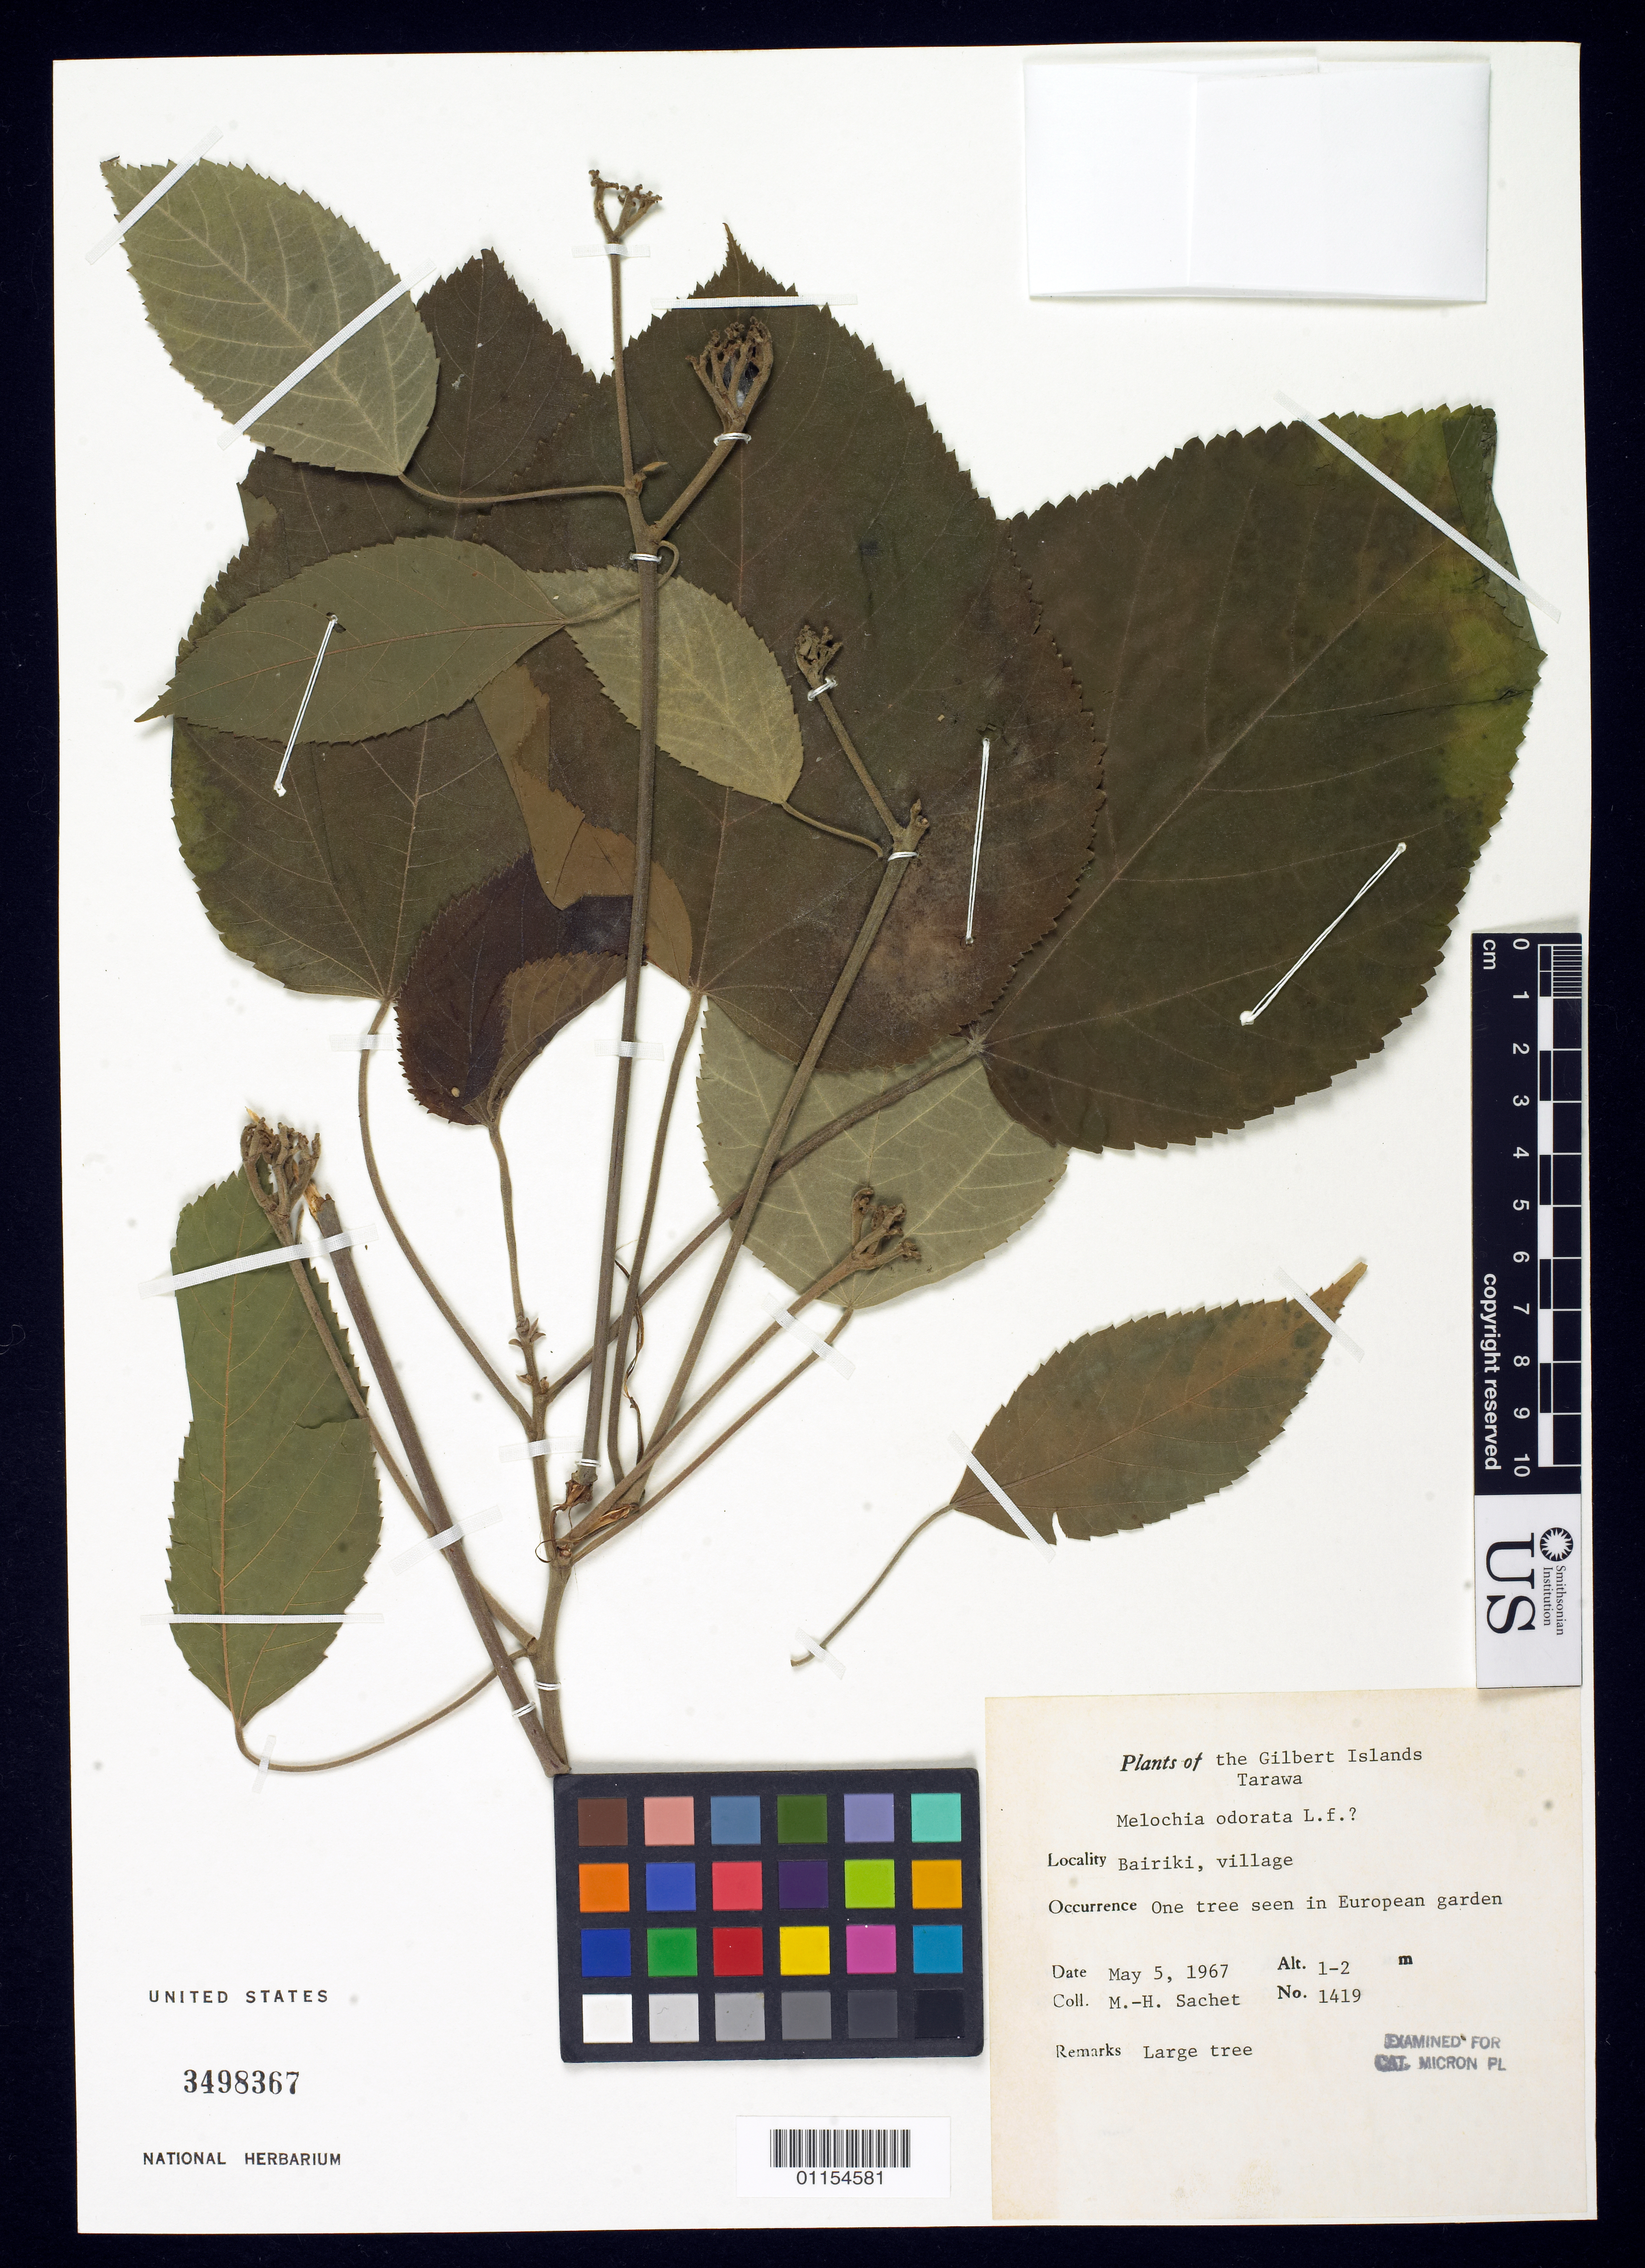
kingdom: Plantae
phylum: Tracheophyta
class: Magnoliopsida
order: Malvales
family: Malvaceae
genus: Melochia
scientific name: Melochia odorata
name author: L. f.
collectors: M.-H. Sachet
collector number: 1419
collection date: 1967-05-05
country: Kiribati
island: Tarawa Atoll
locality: Bairiki, village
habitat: European garden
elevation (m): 1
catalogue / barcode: US 3498367